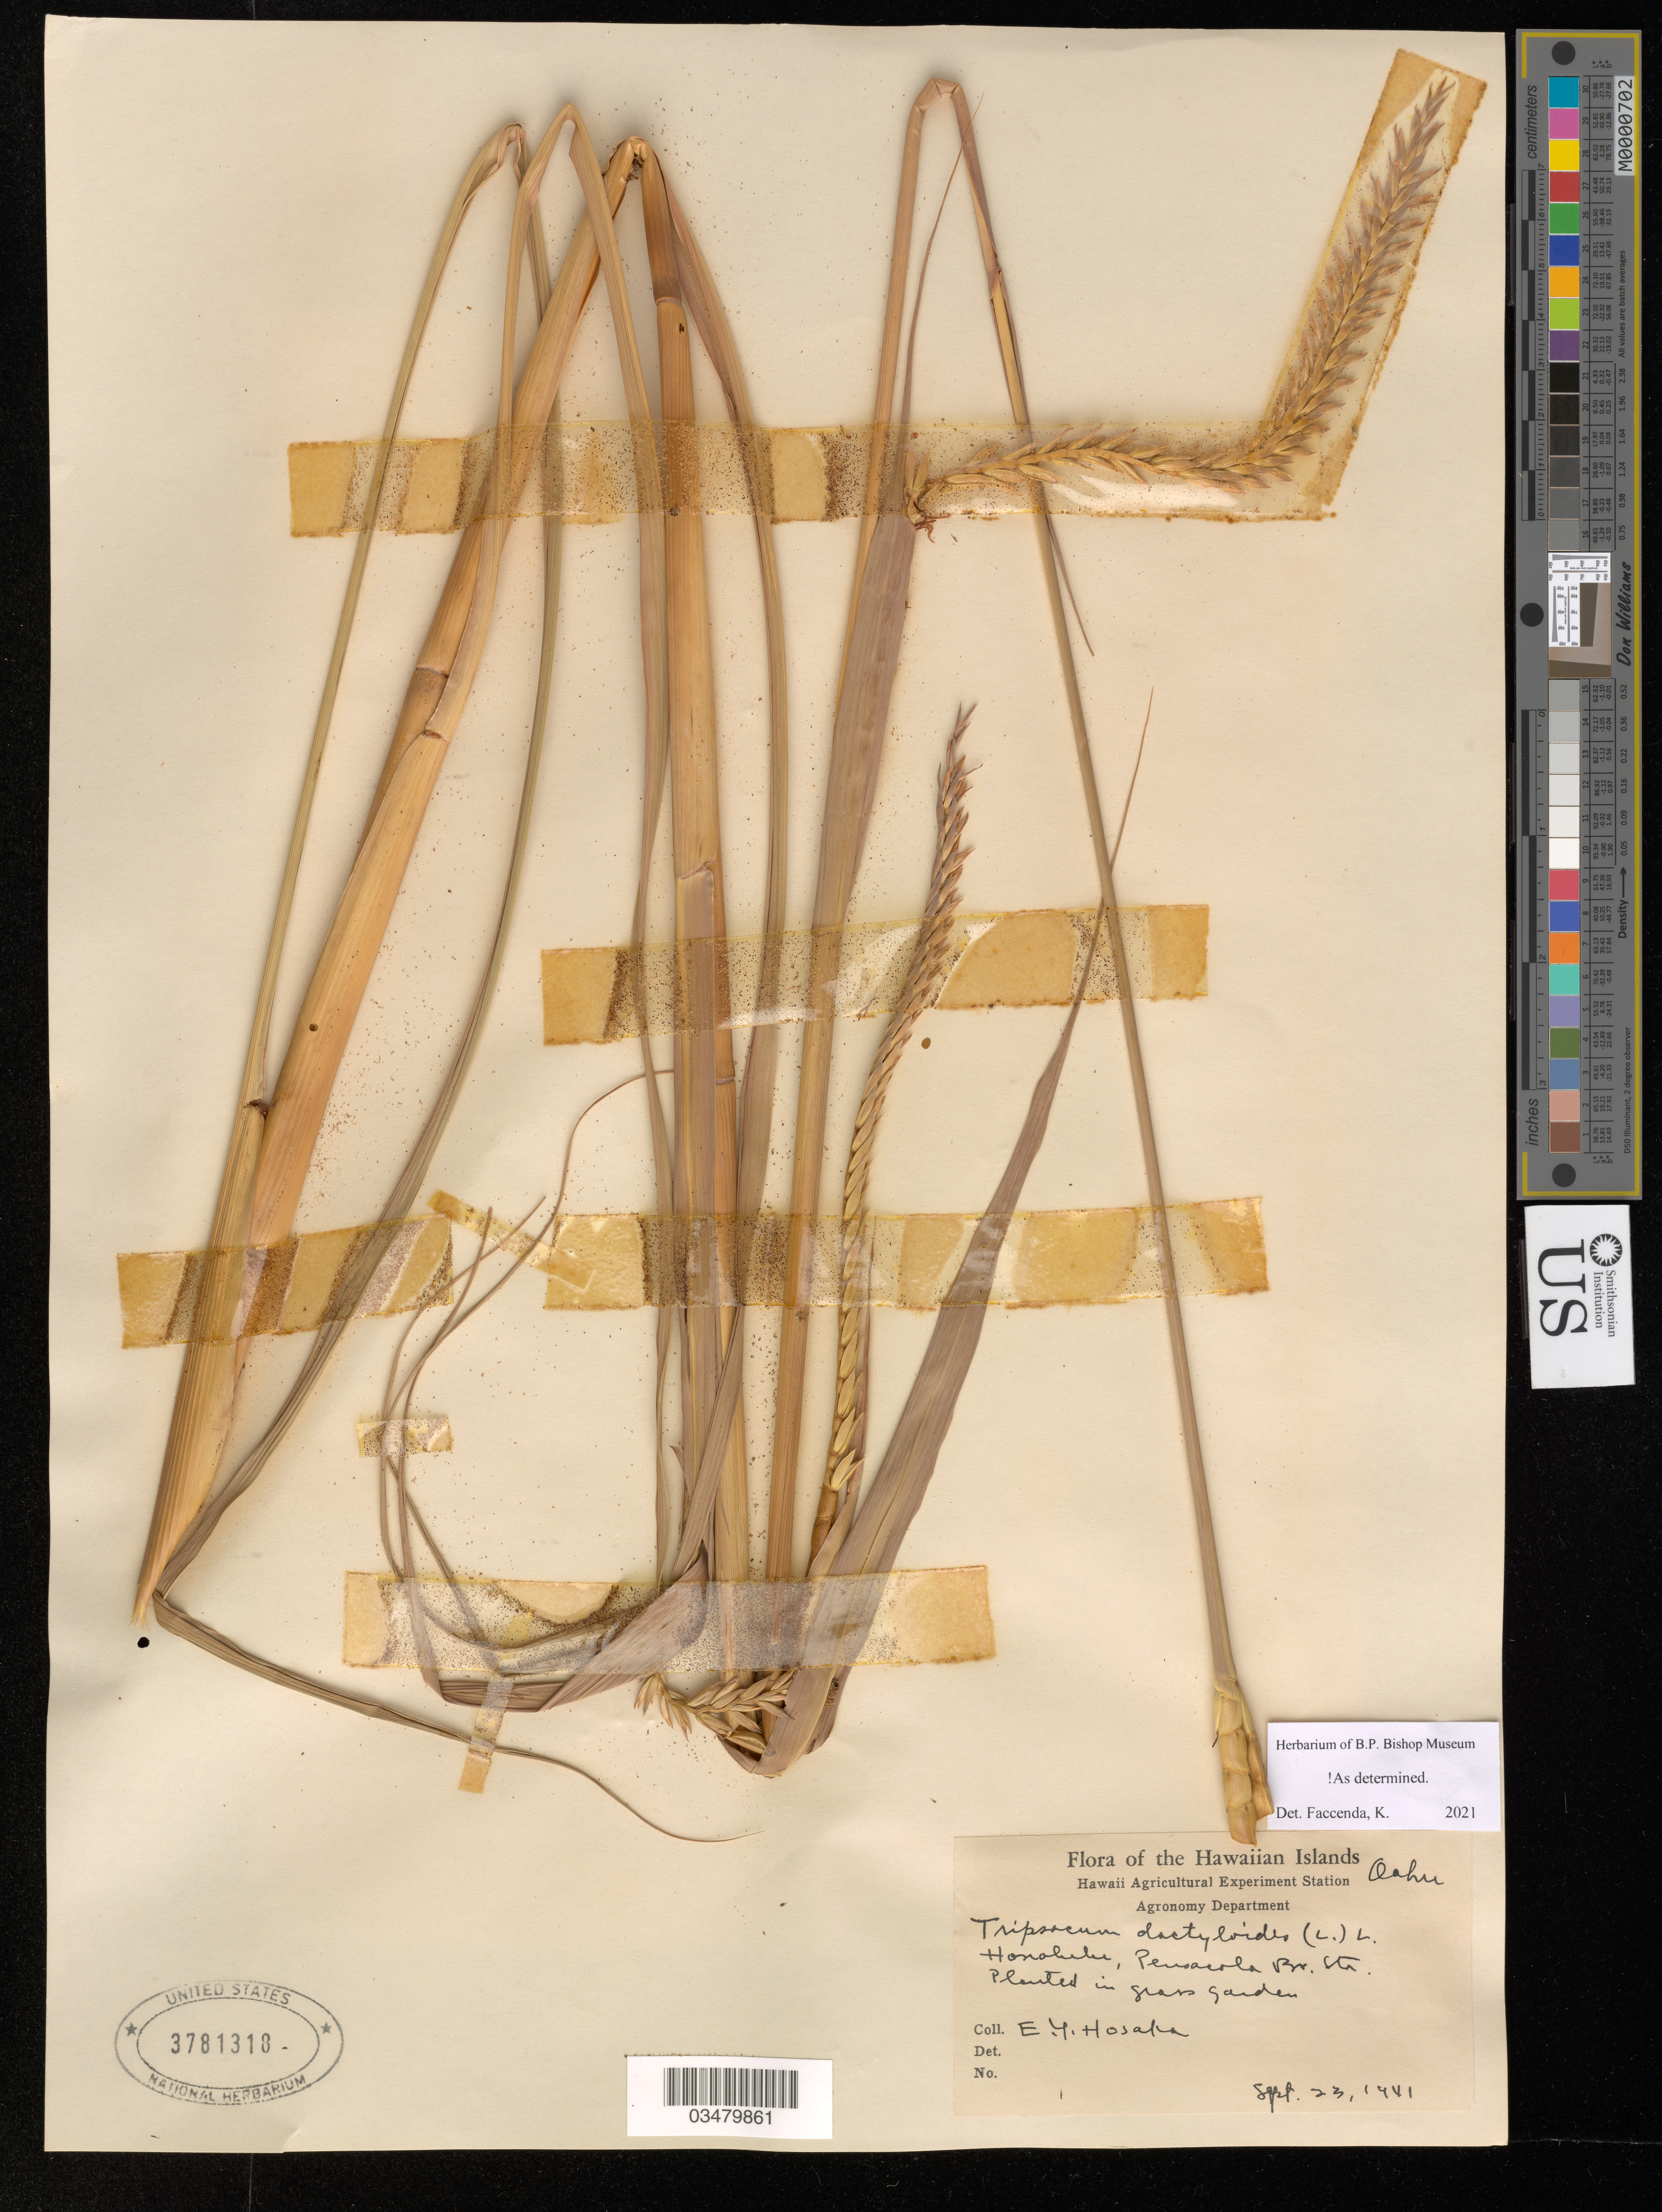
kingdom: Plantae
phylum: Tracheophyta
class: Liliopsida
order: Poales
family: Poaceae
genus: Tripsacum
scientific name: Tripsacum dactyloides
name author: L.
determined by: Faccenda, K.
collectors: E. Y. Hosaka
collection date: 1941-09-23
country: United States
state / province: Hawaii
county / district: Honolulu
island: Oahu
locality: Honolulu, Pensacola Br. Sta., Hawaii Agr. Station, grass garden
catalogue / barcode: US 3781318